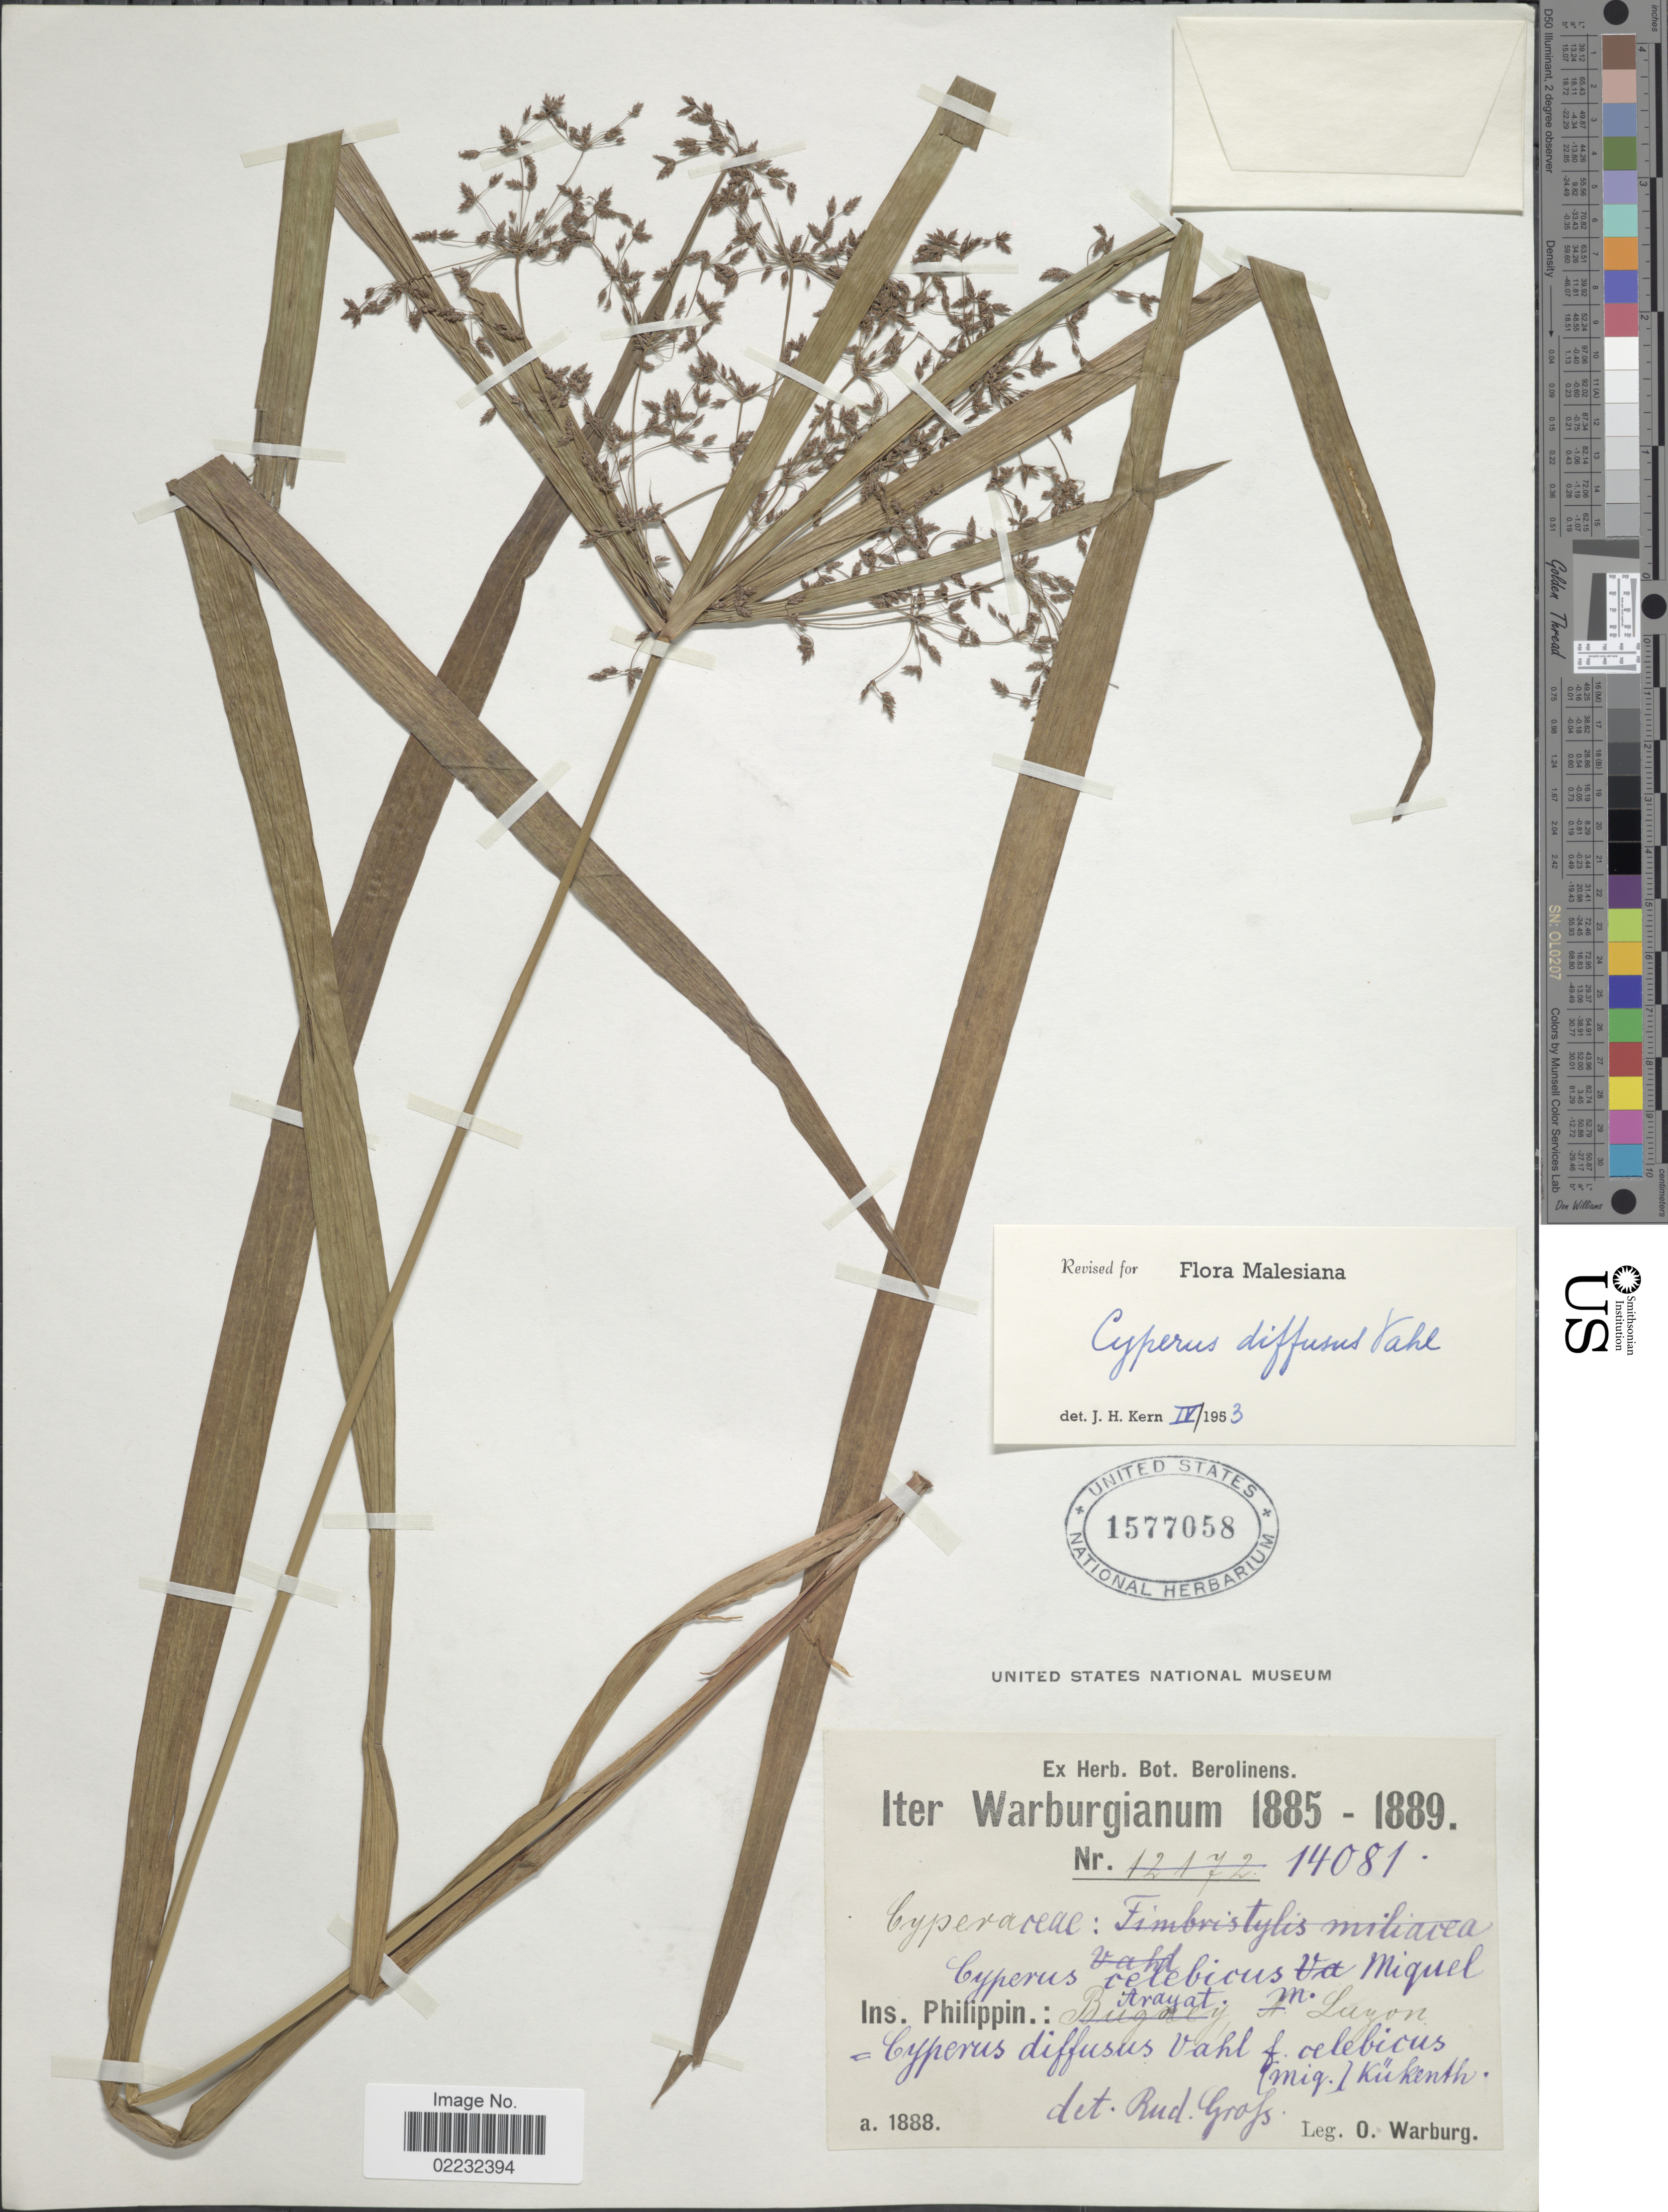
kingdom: Plantae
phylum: Tracheophyta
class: Liliopsida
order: Poales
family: Cyperaceae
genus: Cyperus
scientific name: Cyperus diffusus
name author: Vahl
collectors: O. Warburg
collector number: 14081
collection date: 1888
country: Philippines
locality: Ins. Philippin.: Arayat m. Luzon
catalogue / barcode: US 1577058